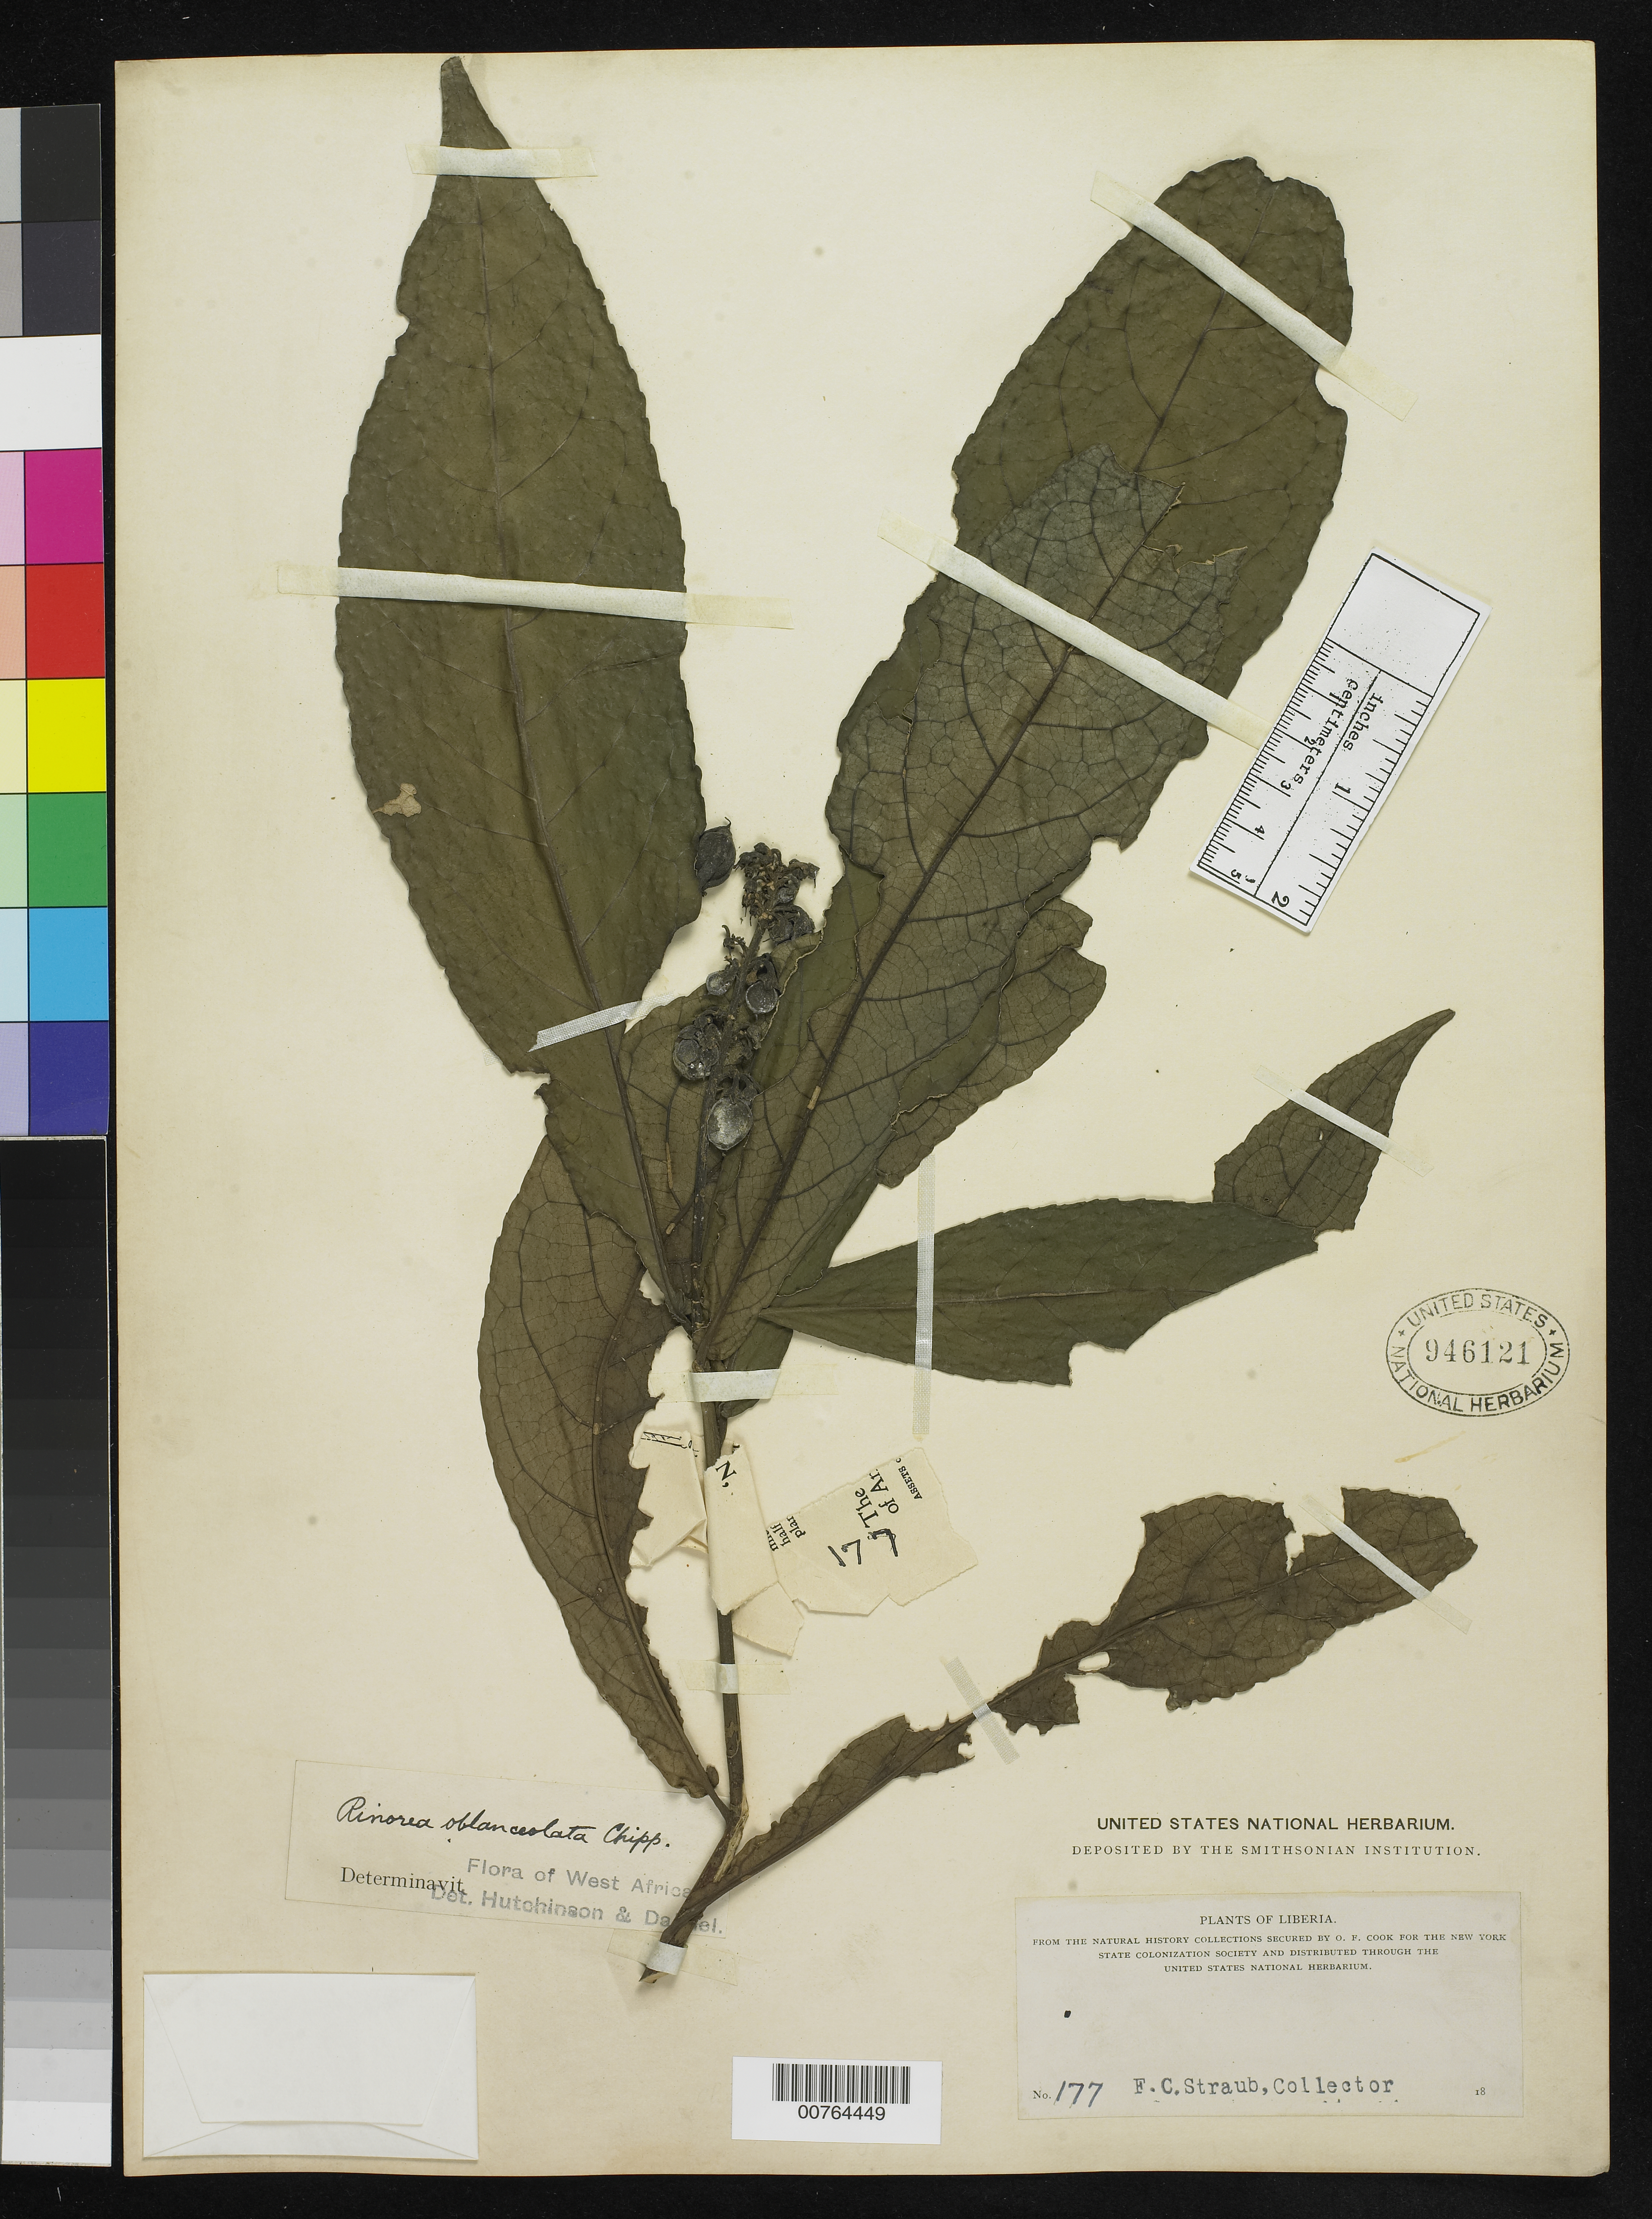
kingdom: Plantae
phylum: Tracheophyta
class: Magnoliopsida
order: Malpighiales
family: Violaceae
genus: Rinorea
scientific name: Rinorea oblanceolata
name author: Chipp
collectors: F. Straub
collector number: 177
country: Liberia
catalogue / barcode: US 945121